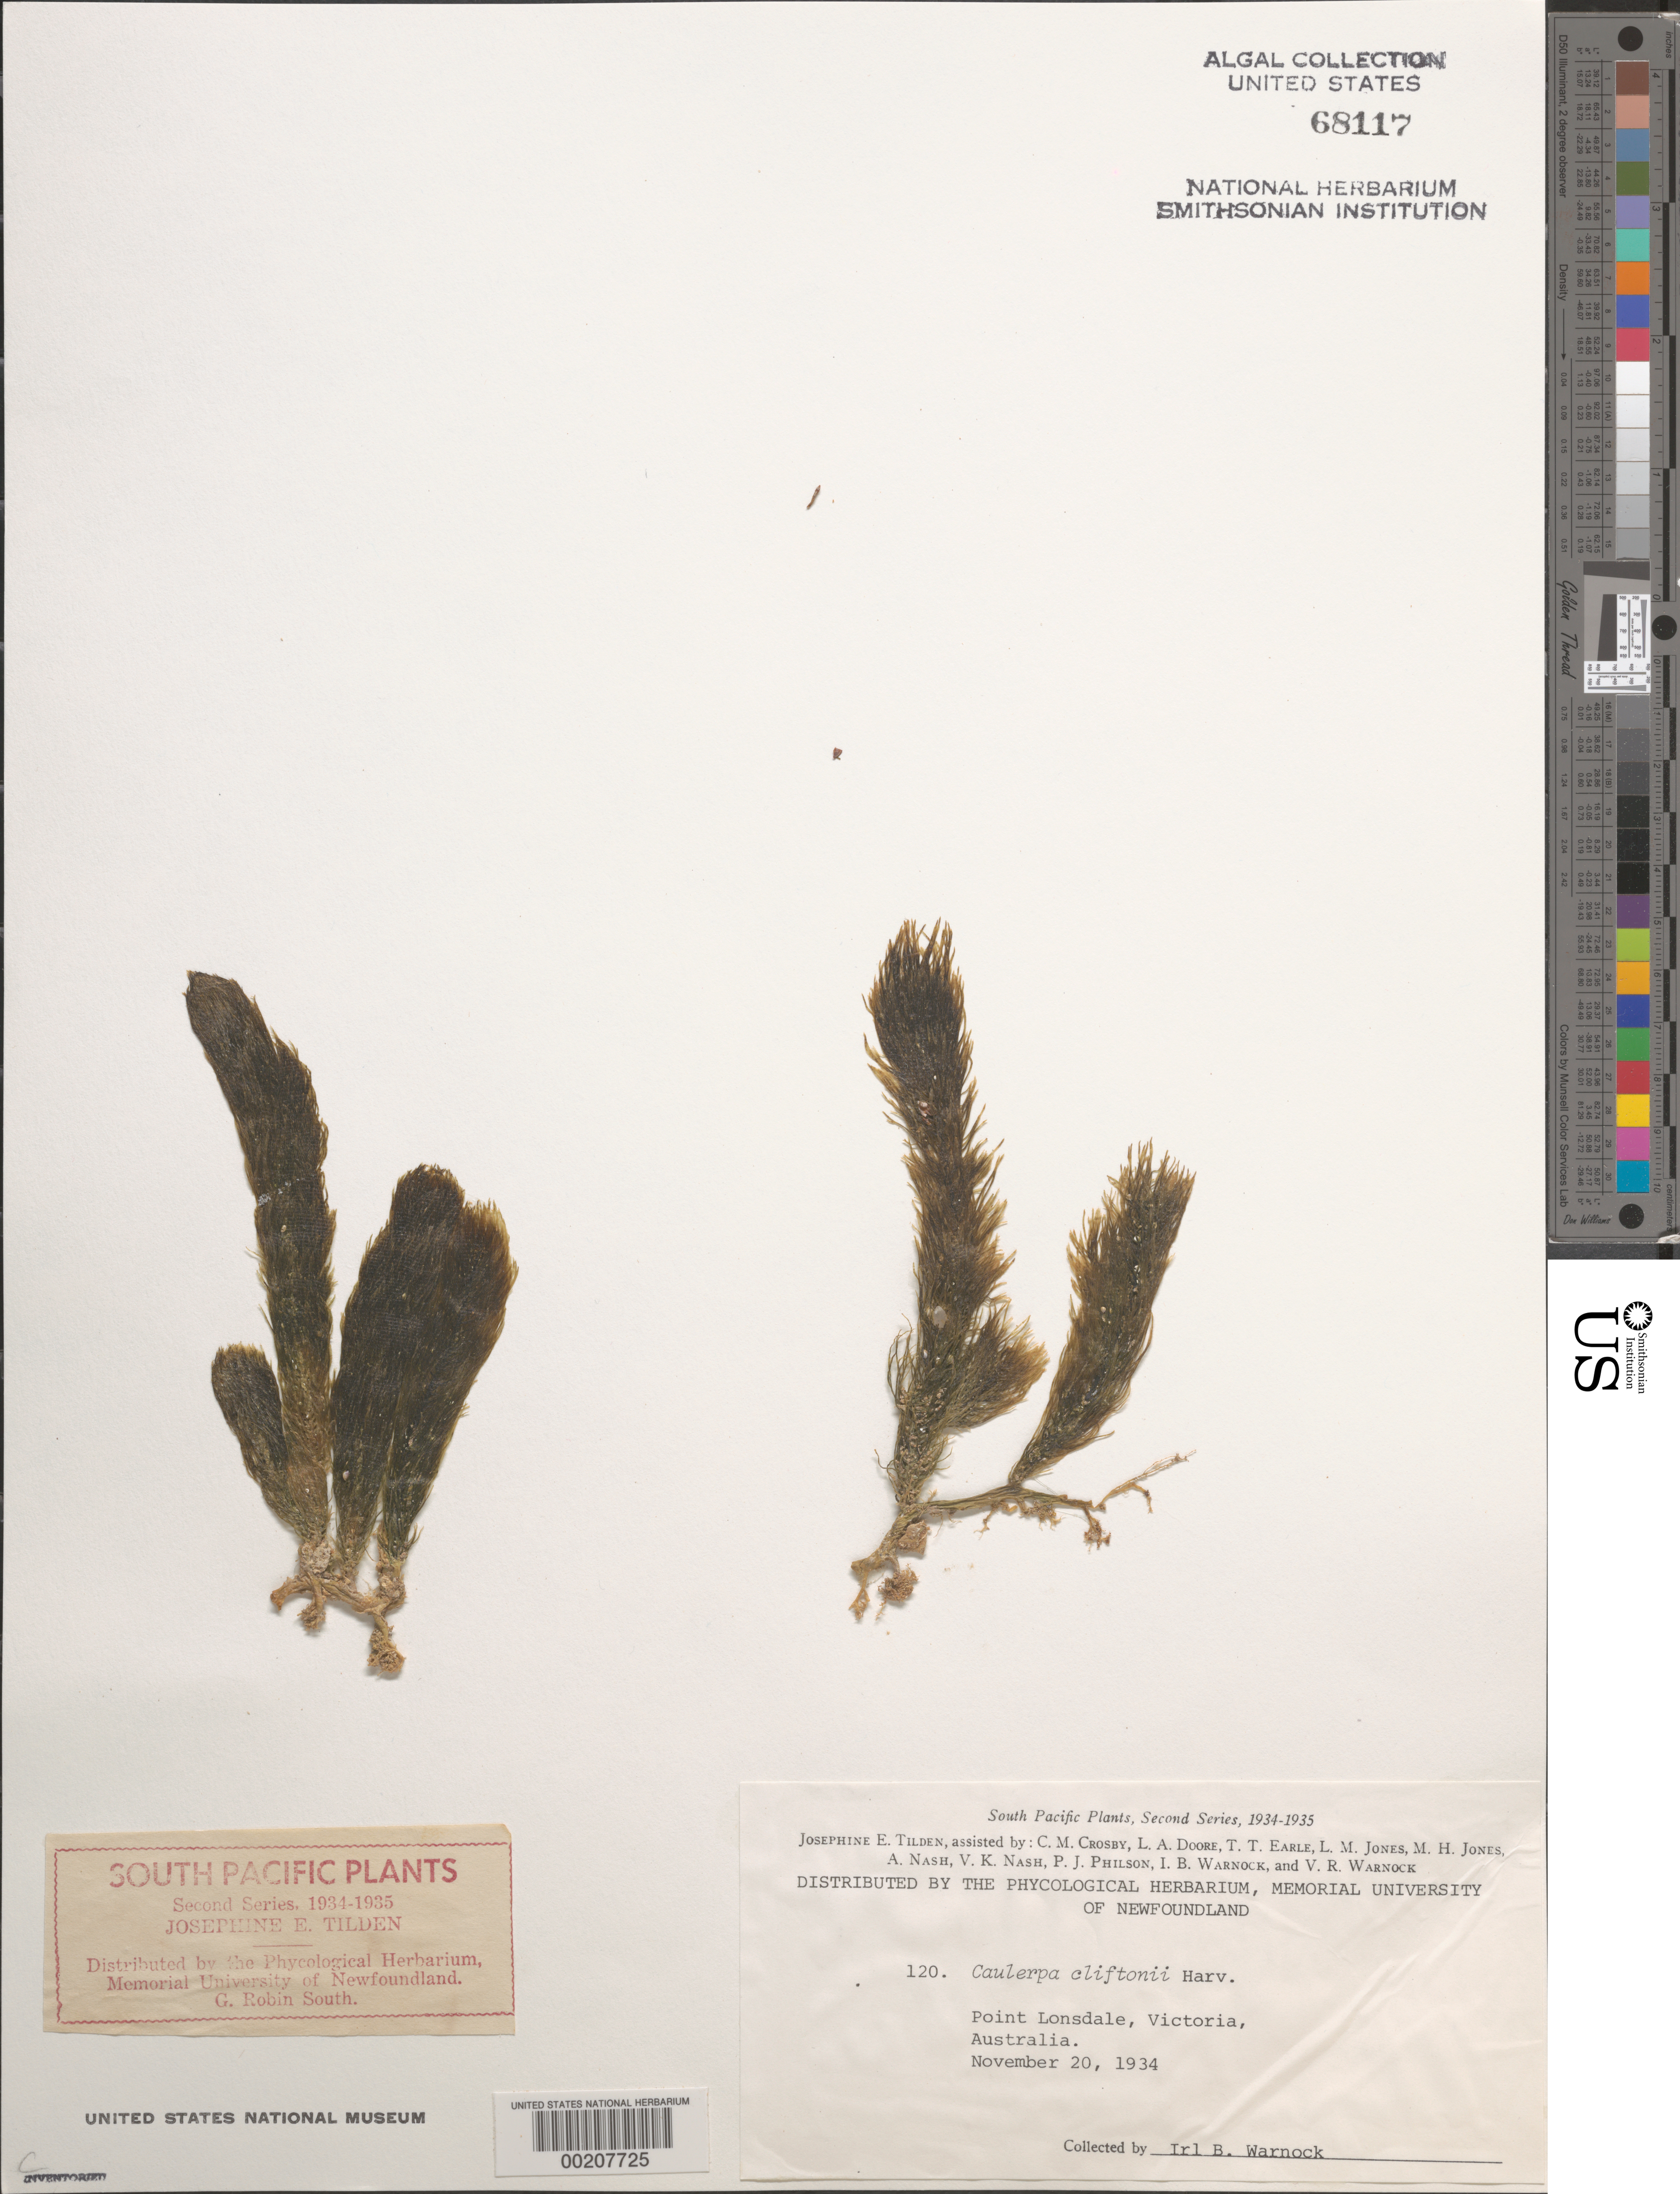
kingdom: Plantae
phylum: Chlorophyta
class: Ulvophyceae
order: Cladophorales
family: Cladophoraceae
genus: Cladophora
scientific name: Cladophora glomerata var. crassior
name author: (C. Agardh) C. Hoek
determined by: Algae name updating Project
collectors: I. Warnock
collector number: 120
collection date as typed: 20 Nov 1934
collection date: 1934-11-20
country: Australia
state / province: Victoria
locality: Point lonsdale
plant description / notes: Tilden, South Pacific Plants, Second Series, 1934-1935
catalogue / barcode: US 68117